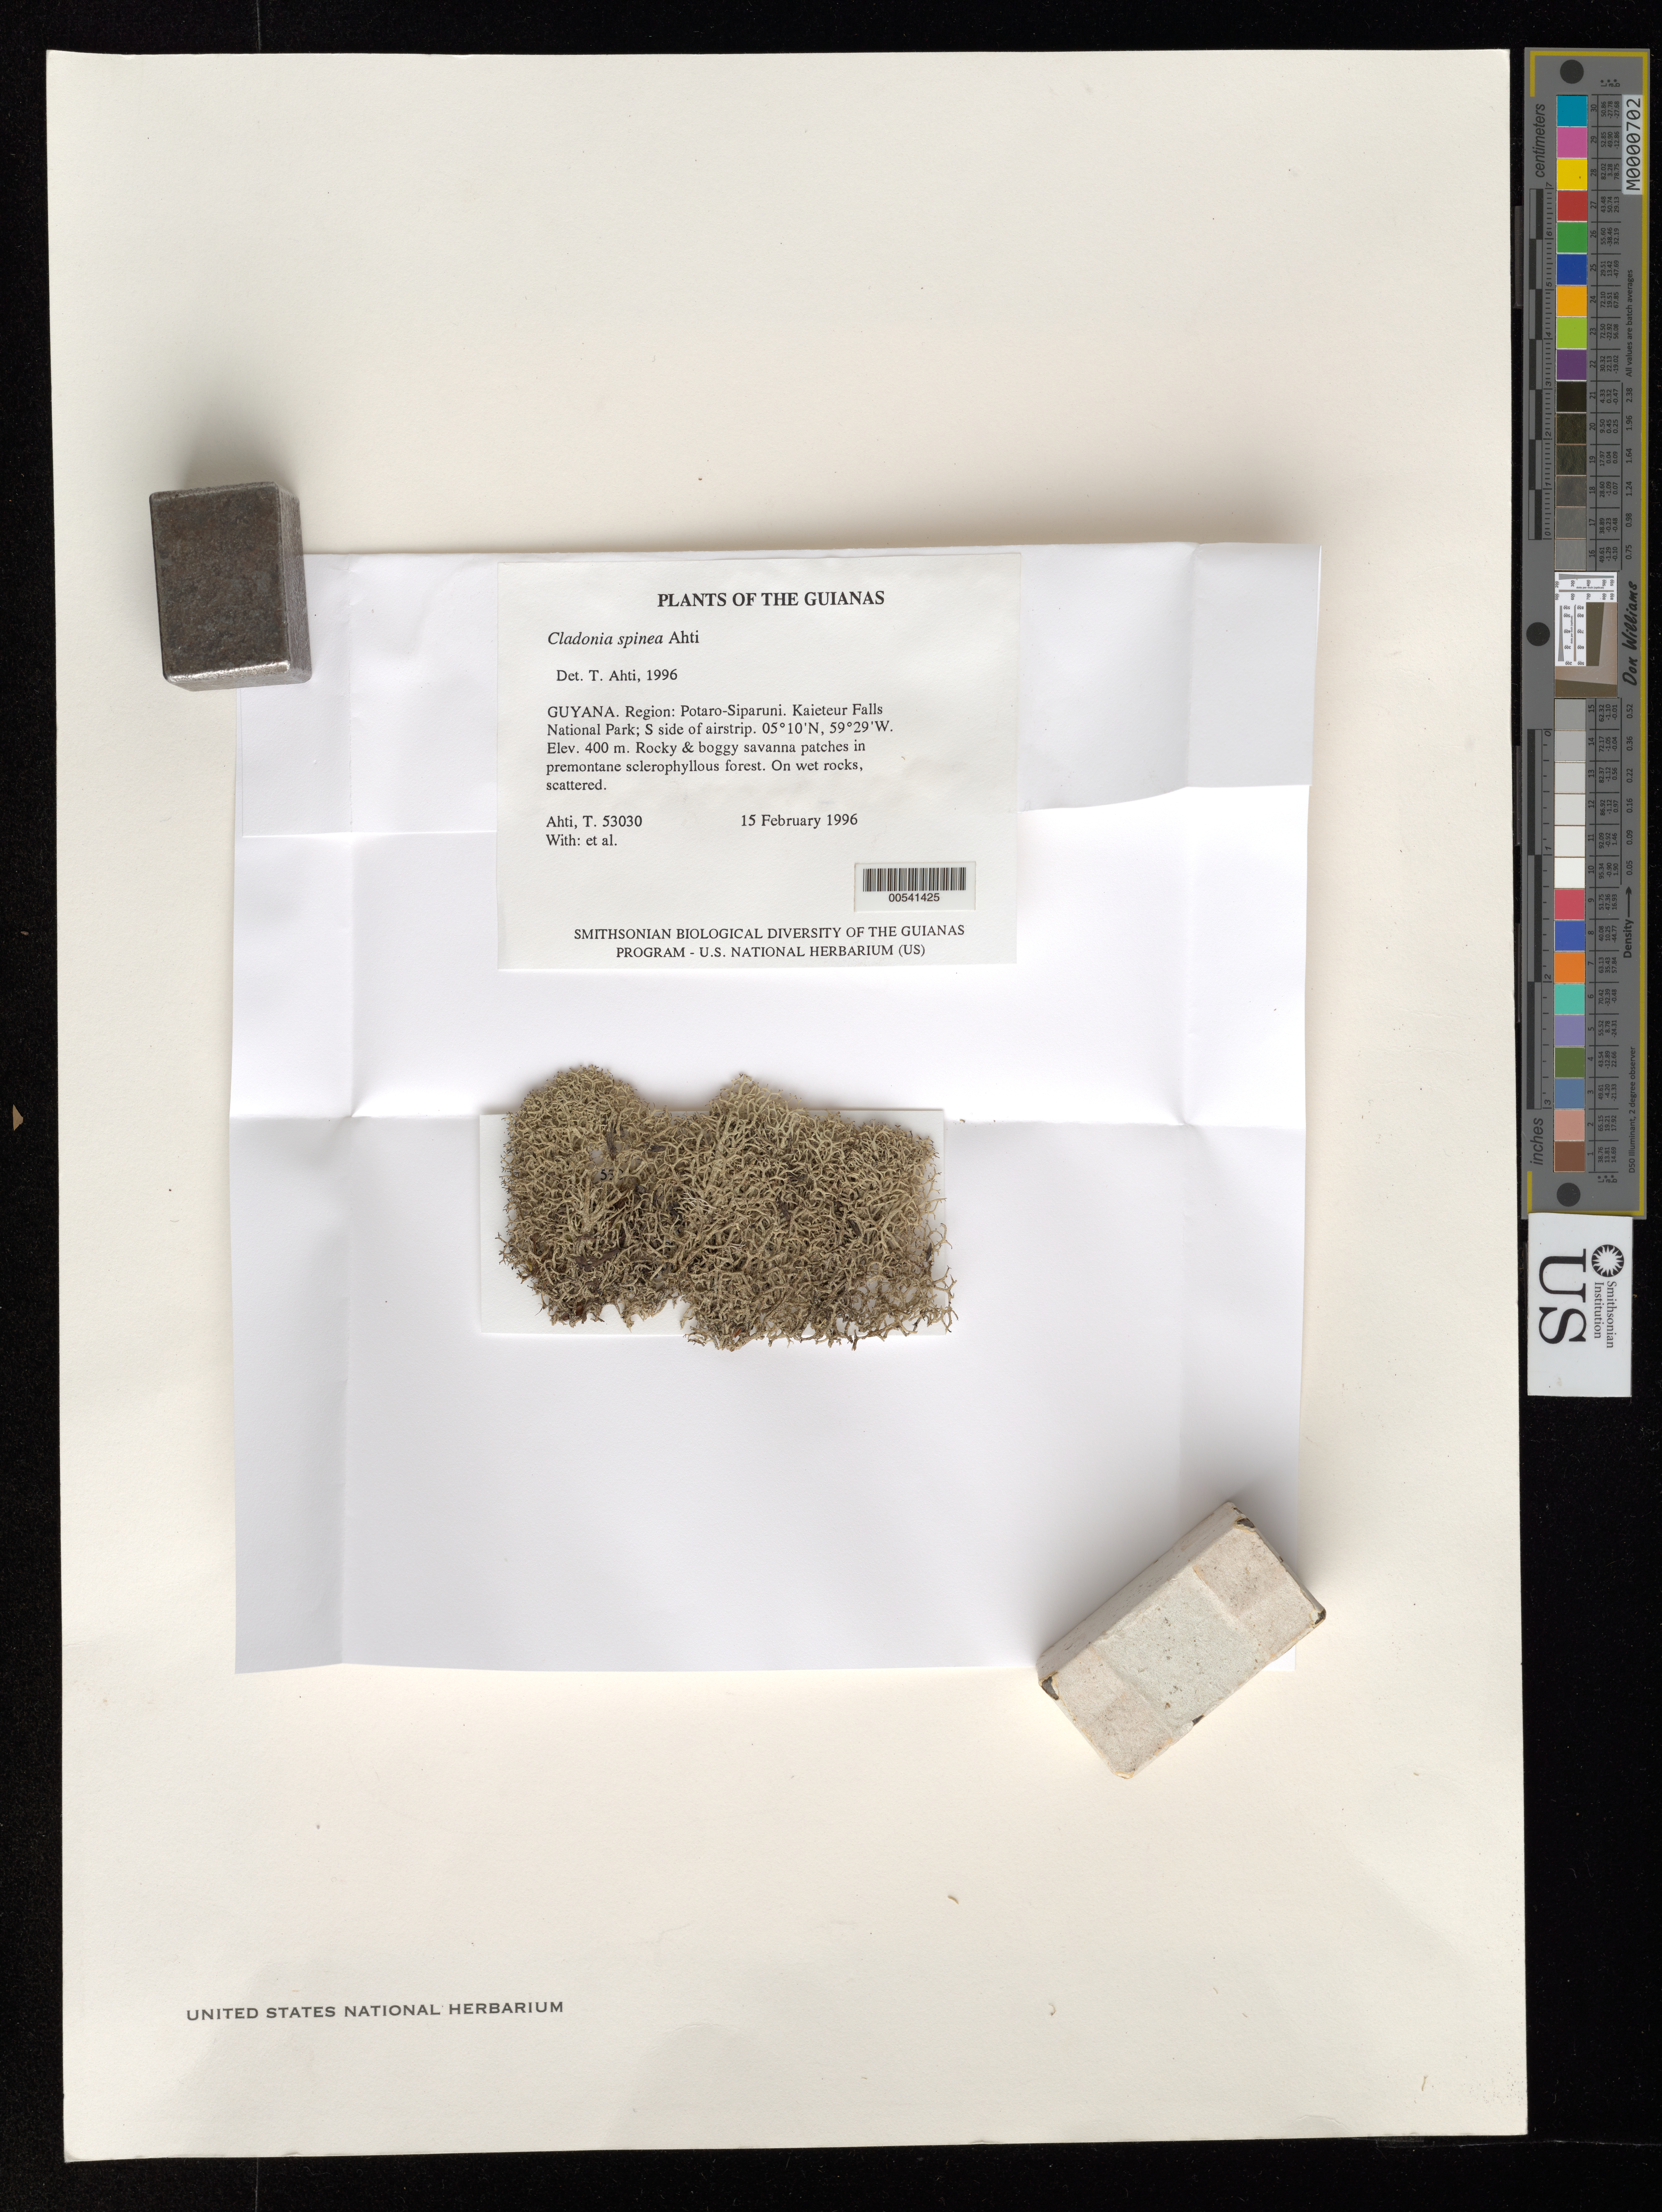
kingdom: Fungi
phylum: Ascomycota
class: Lecanoromycetes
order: Lecanorales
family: Cladoniaceae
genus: Cladonia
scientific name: Cladonia spinea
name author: Ahti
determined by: Ahti, Teuvo T.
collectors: T. T. Ahti et al.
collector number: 53030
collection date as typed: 15 February 1996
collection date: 1996-02-15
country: Guyana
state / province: Potaro-Siparuni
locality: Kaieteur Falls National Park; S side of airstrip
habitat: Rocky & boggy savanna patches in premontane sclerophyllous forest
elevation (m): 400